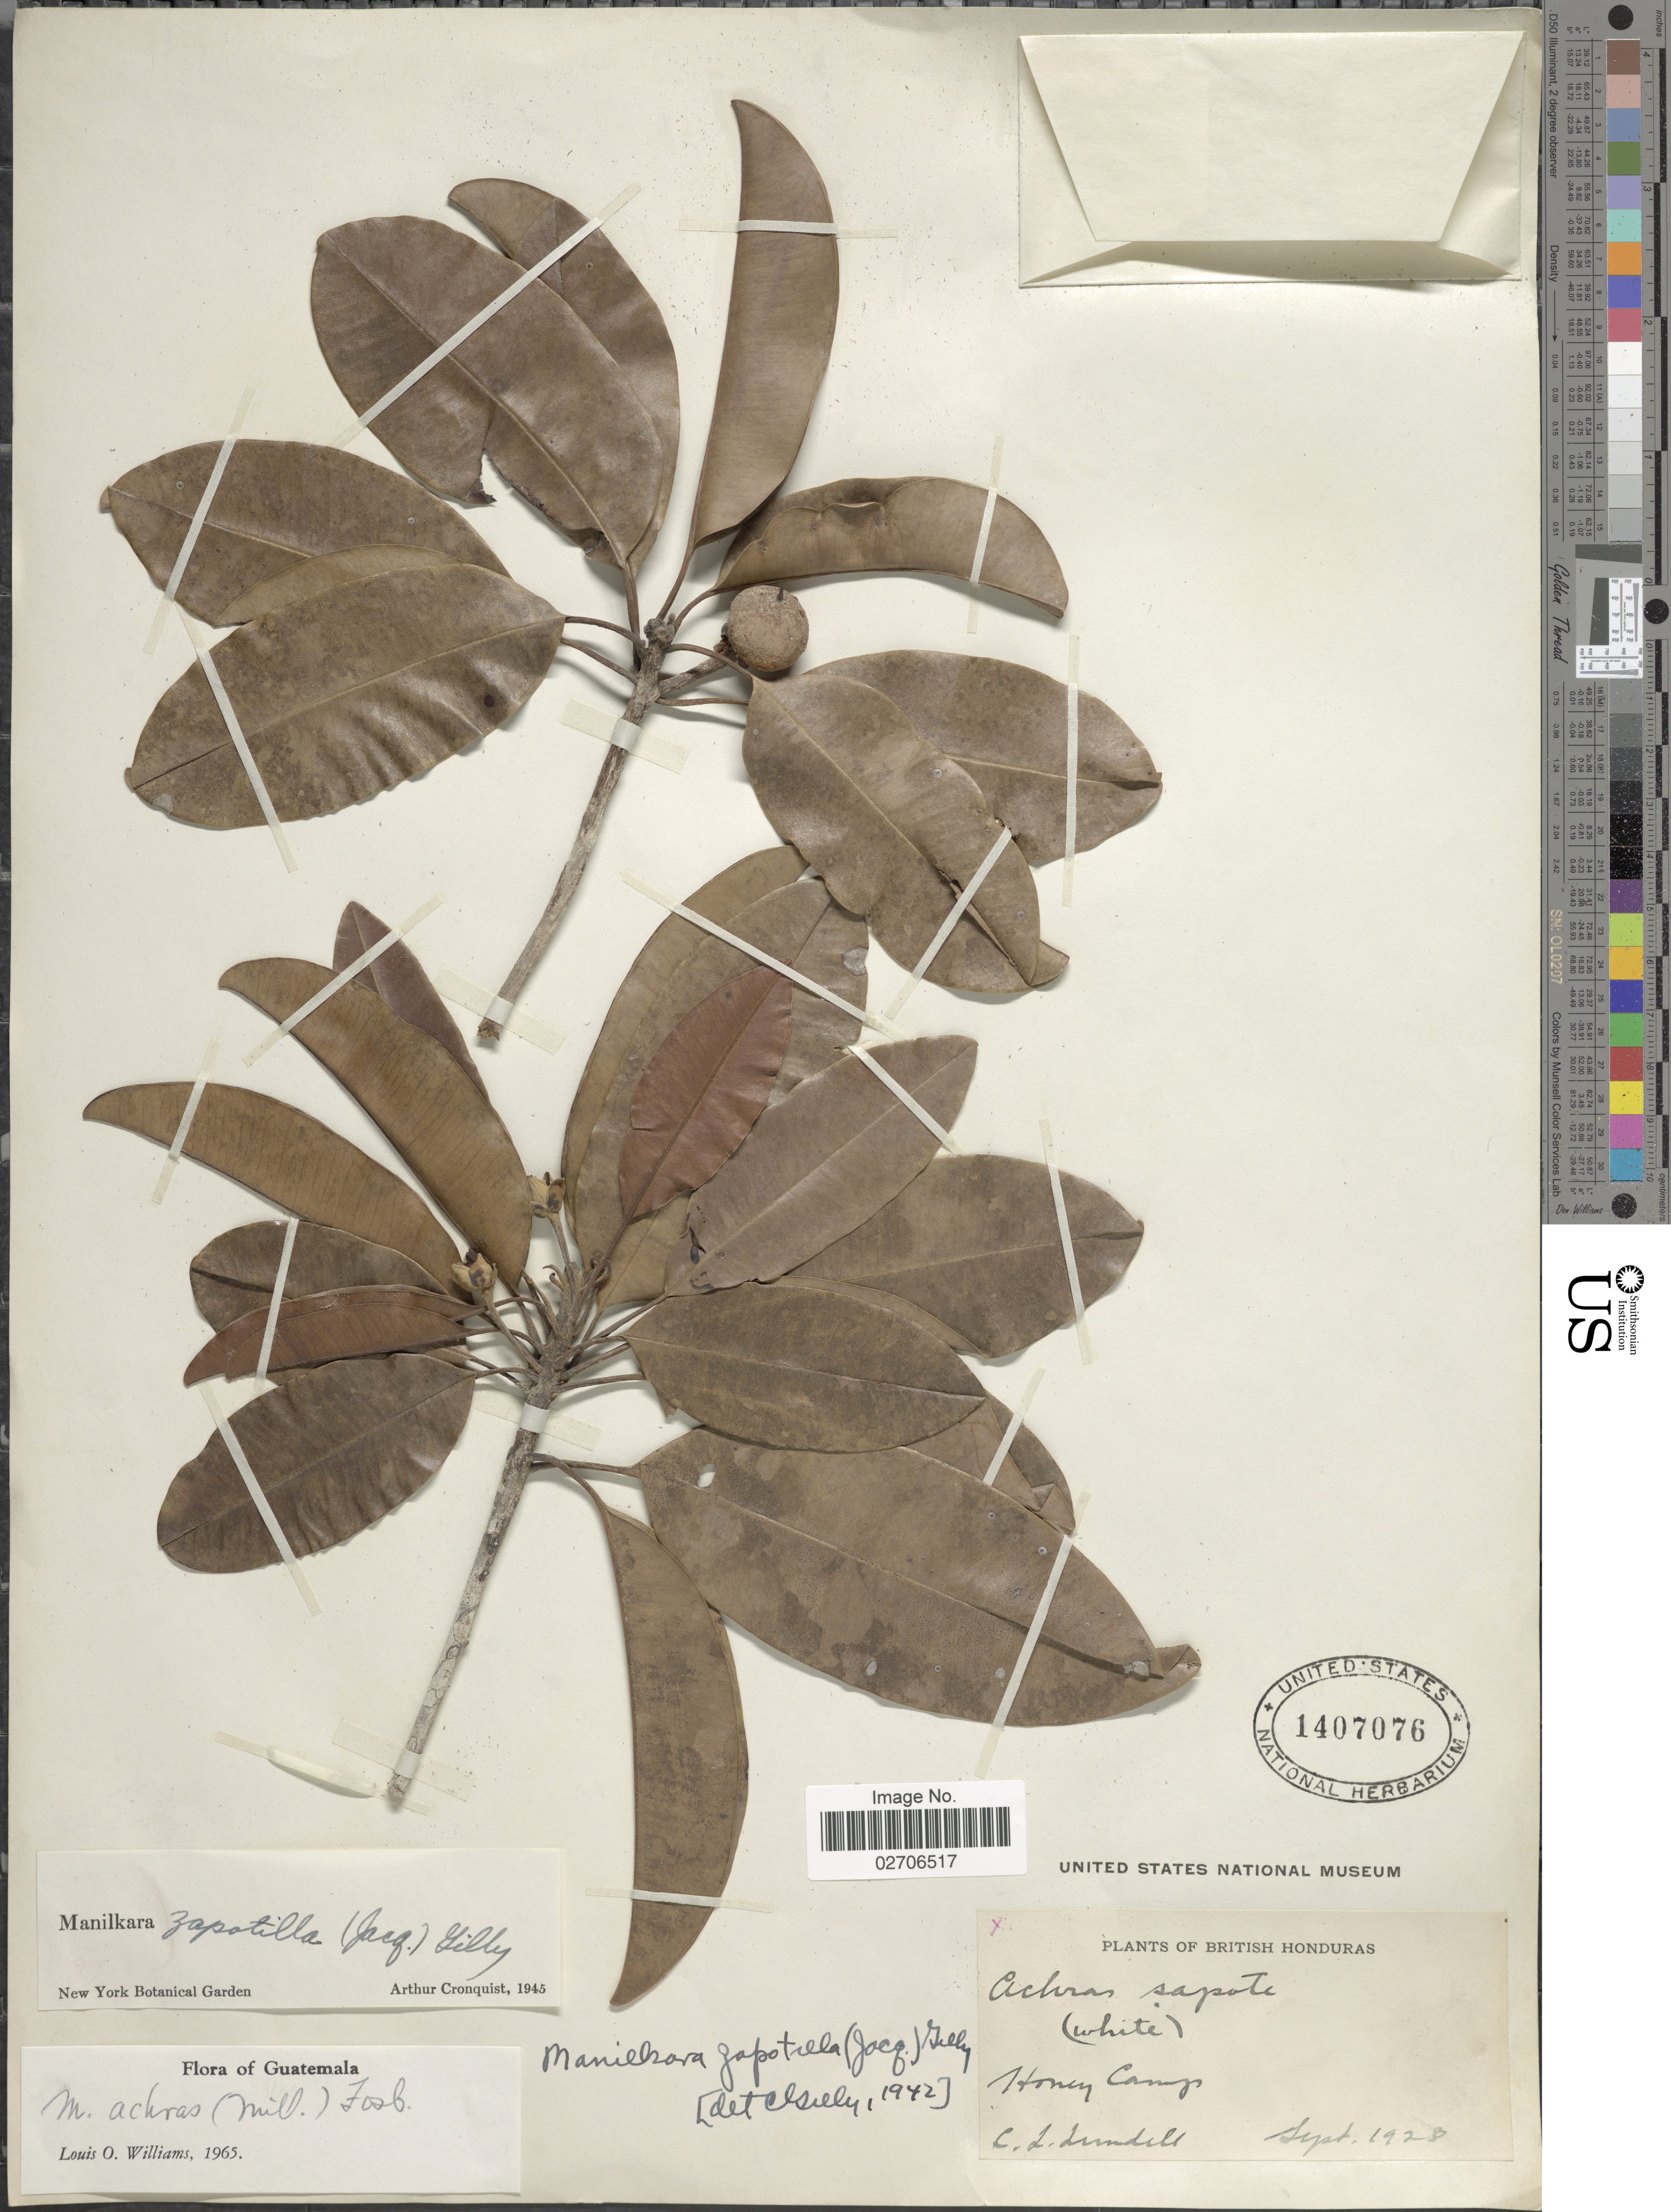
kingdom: Plantae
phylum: Tracheophyta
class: Magnoliopsida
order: Ericales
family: Sapotaceae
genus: Manilkara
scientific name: Manilkara zapota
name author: (L.) P. Royen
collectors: C. L. Lundell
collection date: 1928-09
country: Belize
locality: British Honduras, Honey Camp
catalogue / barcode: US 1407076